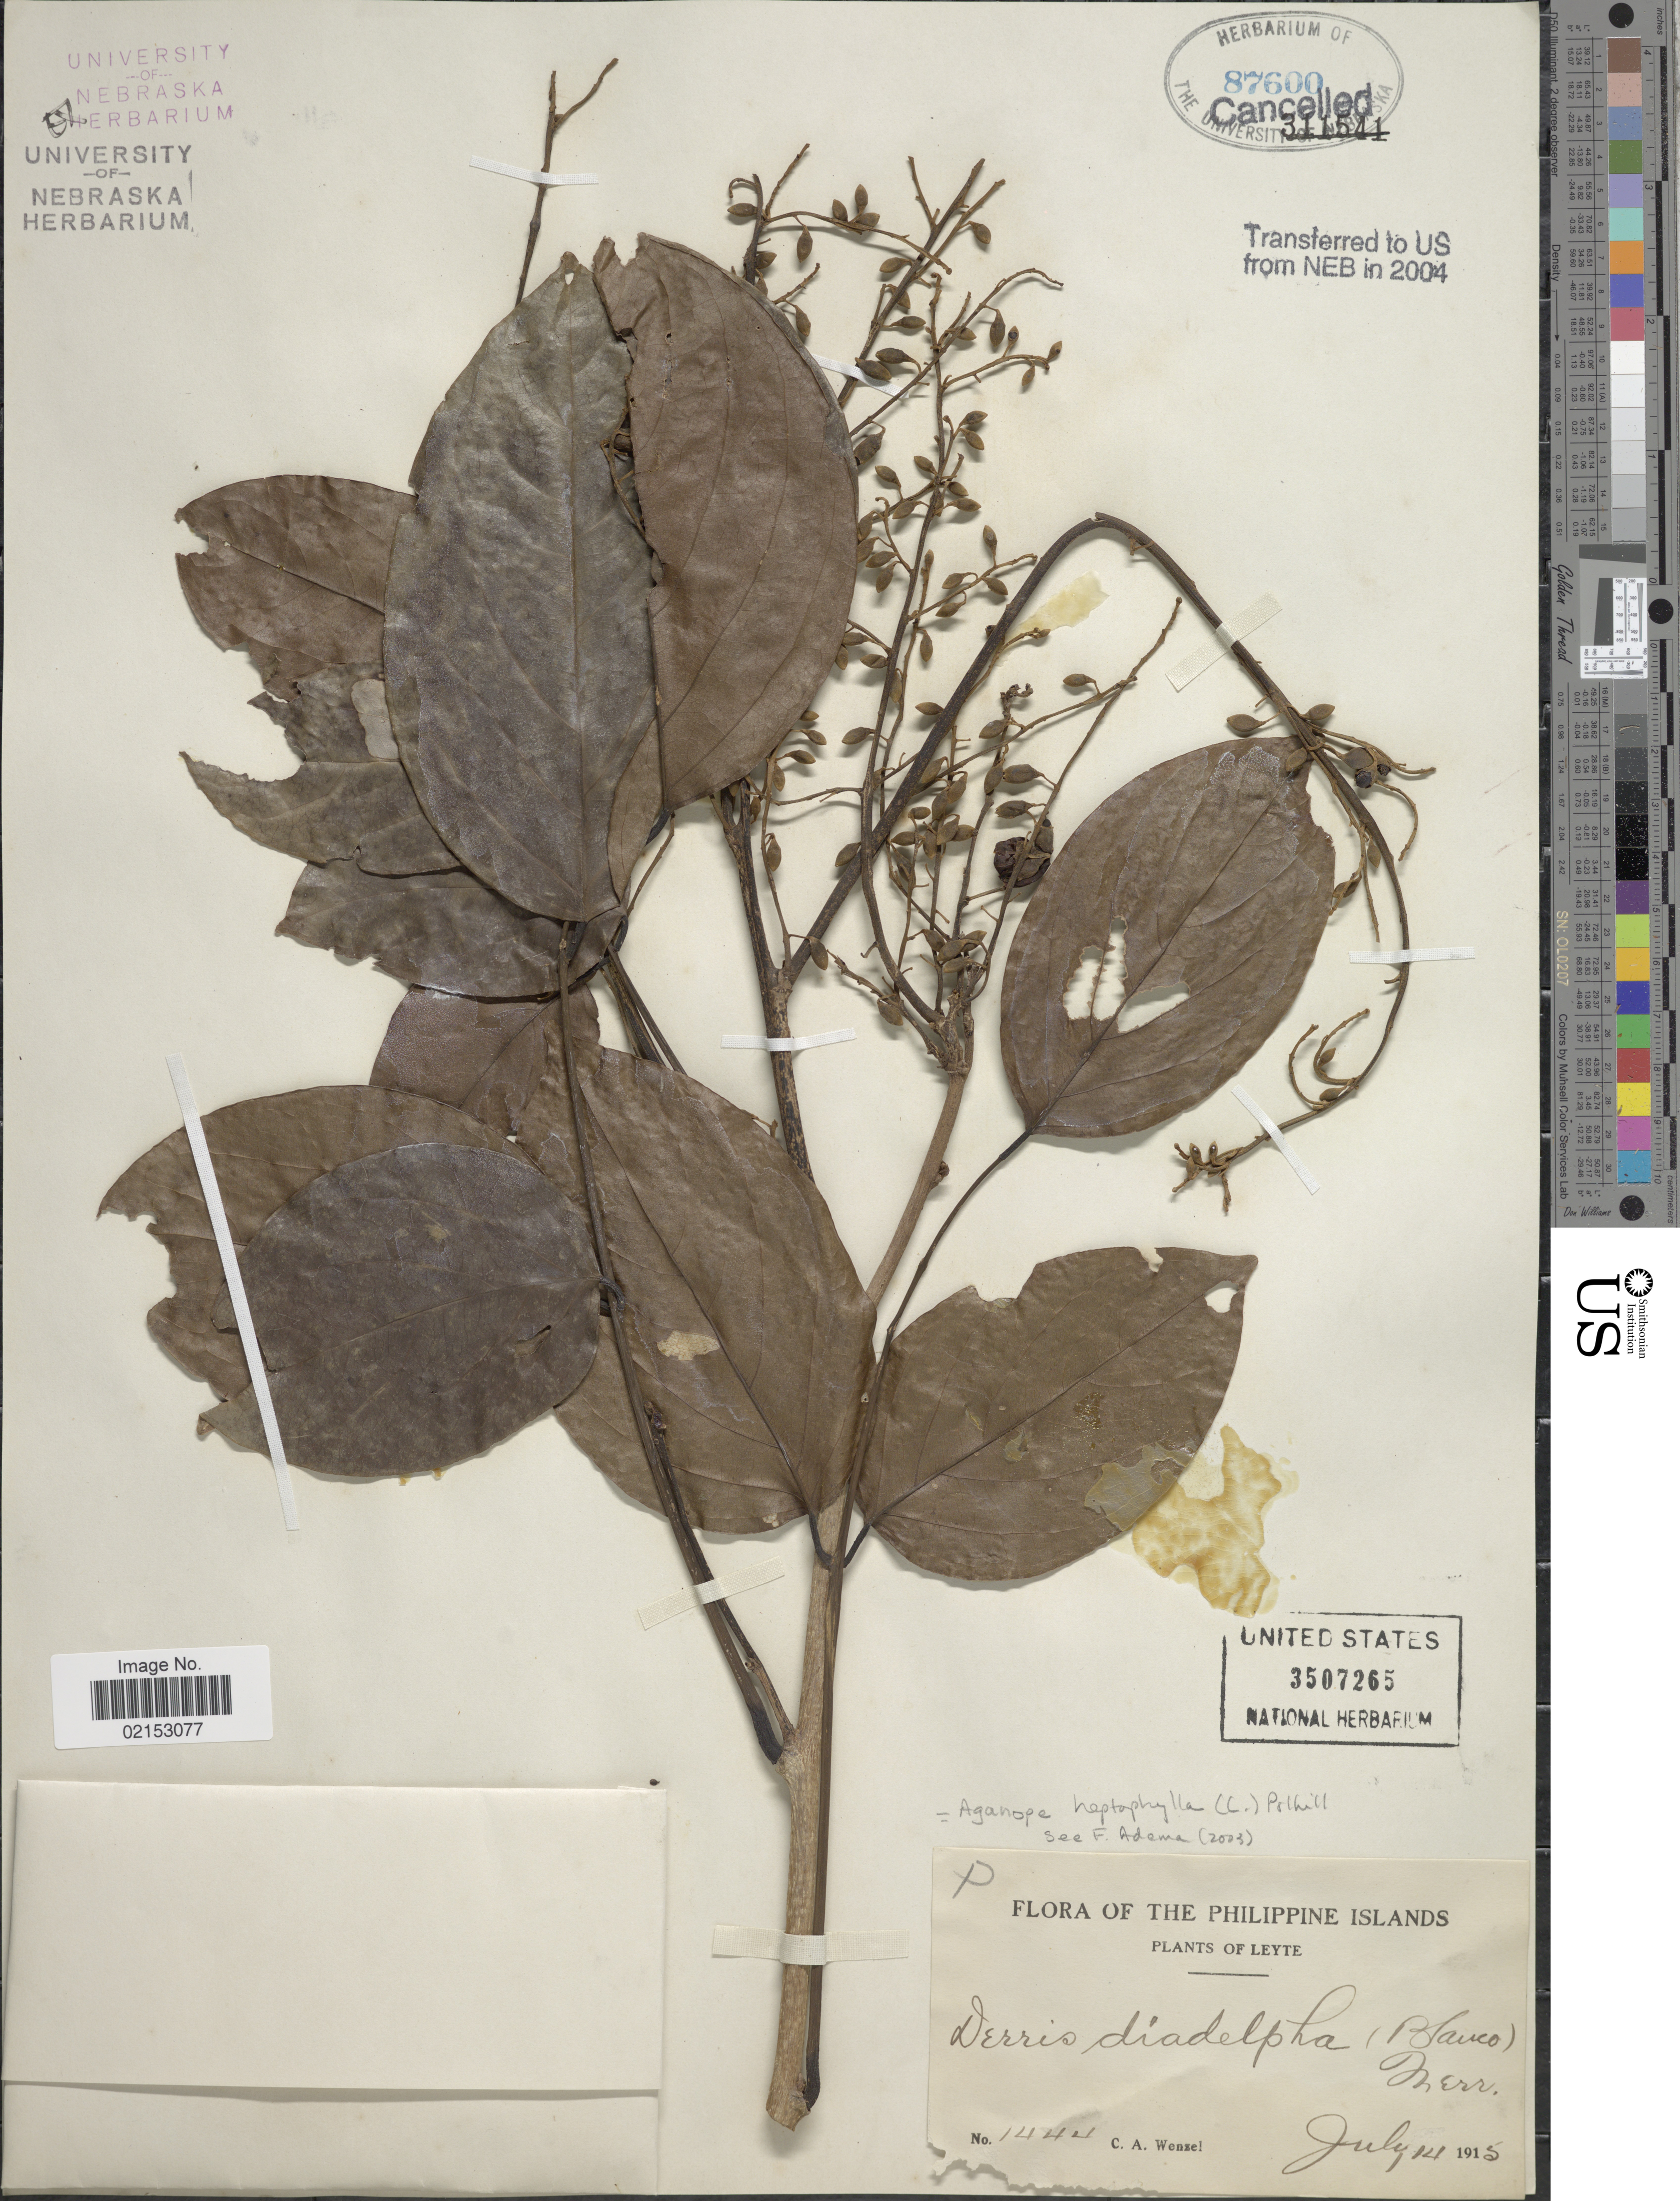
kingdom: Plantae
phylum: Tracheophyta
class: Magnoliopsida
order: Fabales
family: Fabaceae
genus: Aganope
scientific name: Aganope heptaphylla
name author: (L.) Polhill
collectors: C. Wenzel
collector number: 1444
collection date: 1915-07-14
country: Philippines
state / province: Eastern Visayas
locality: The Philippine Islands, Leyte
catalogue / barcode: US 3507265